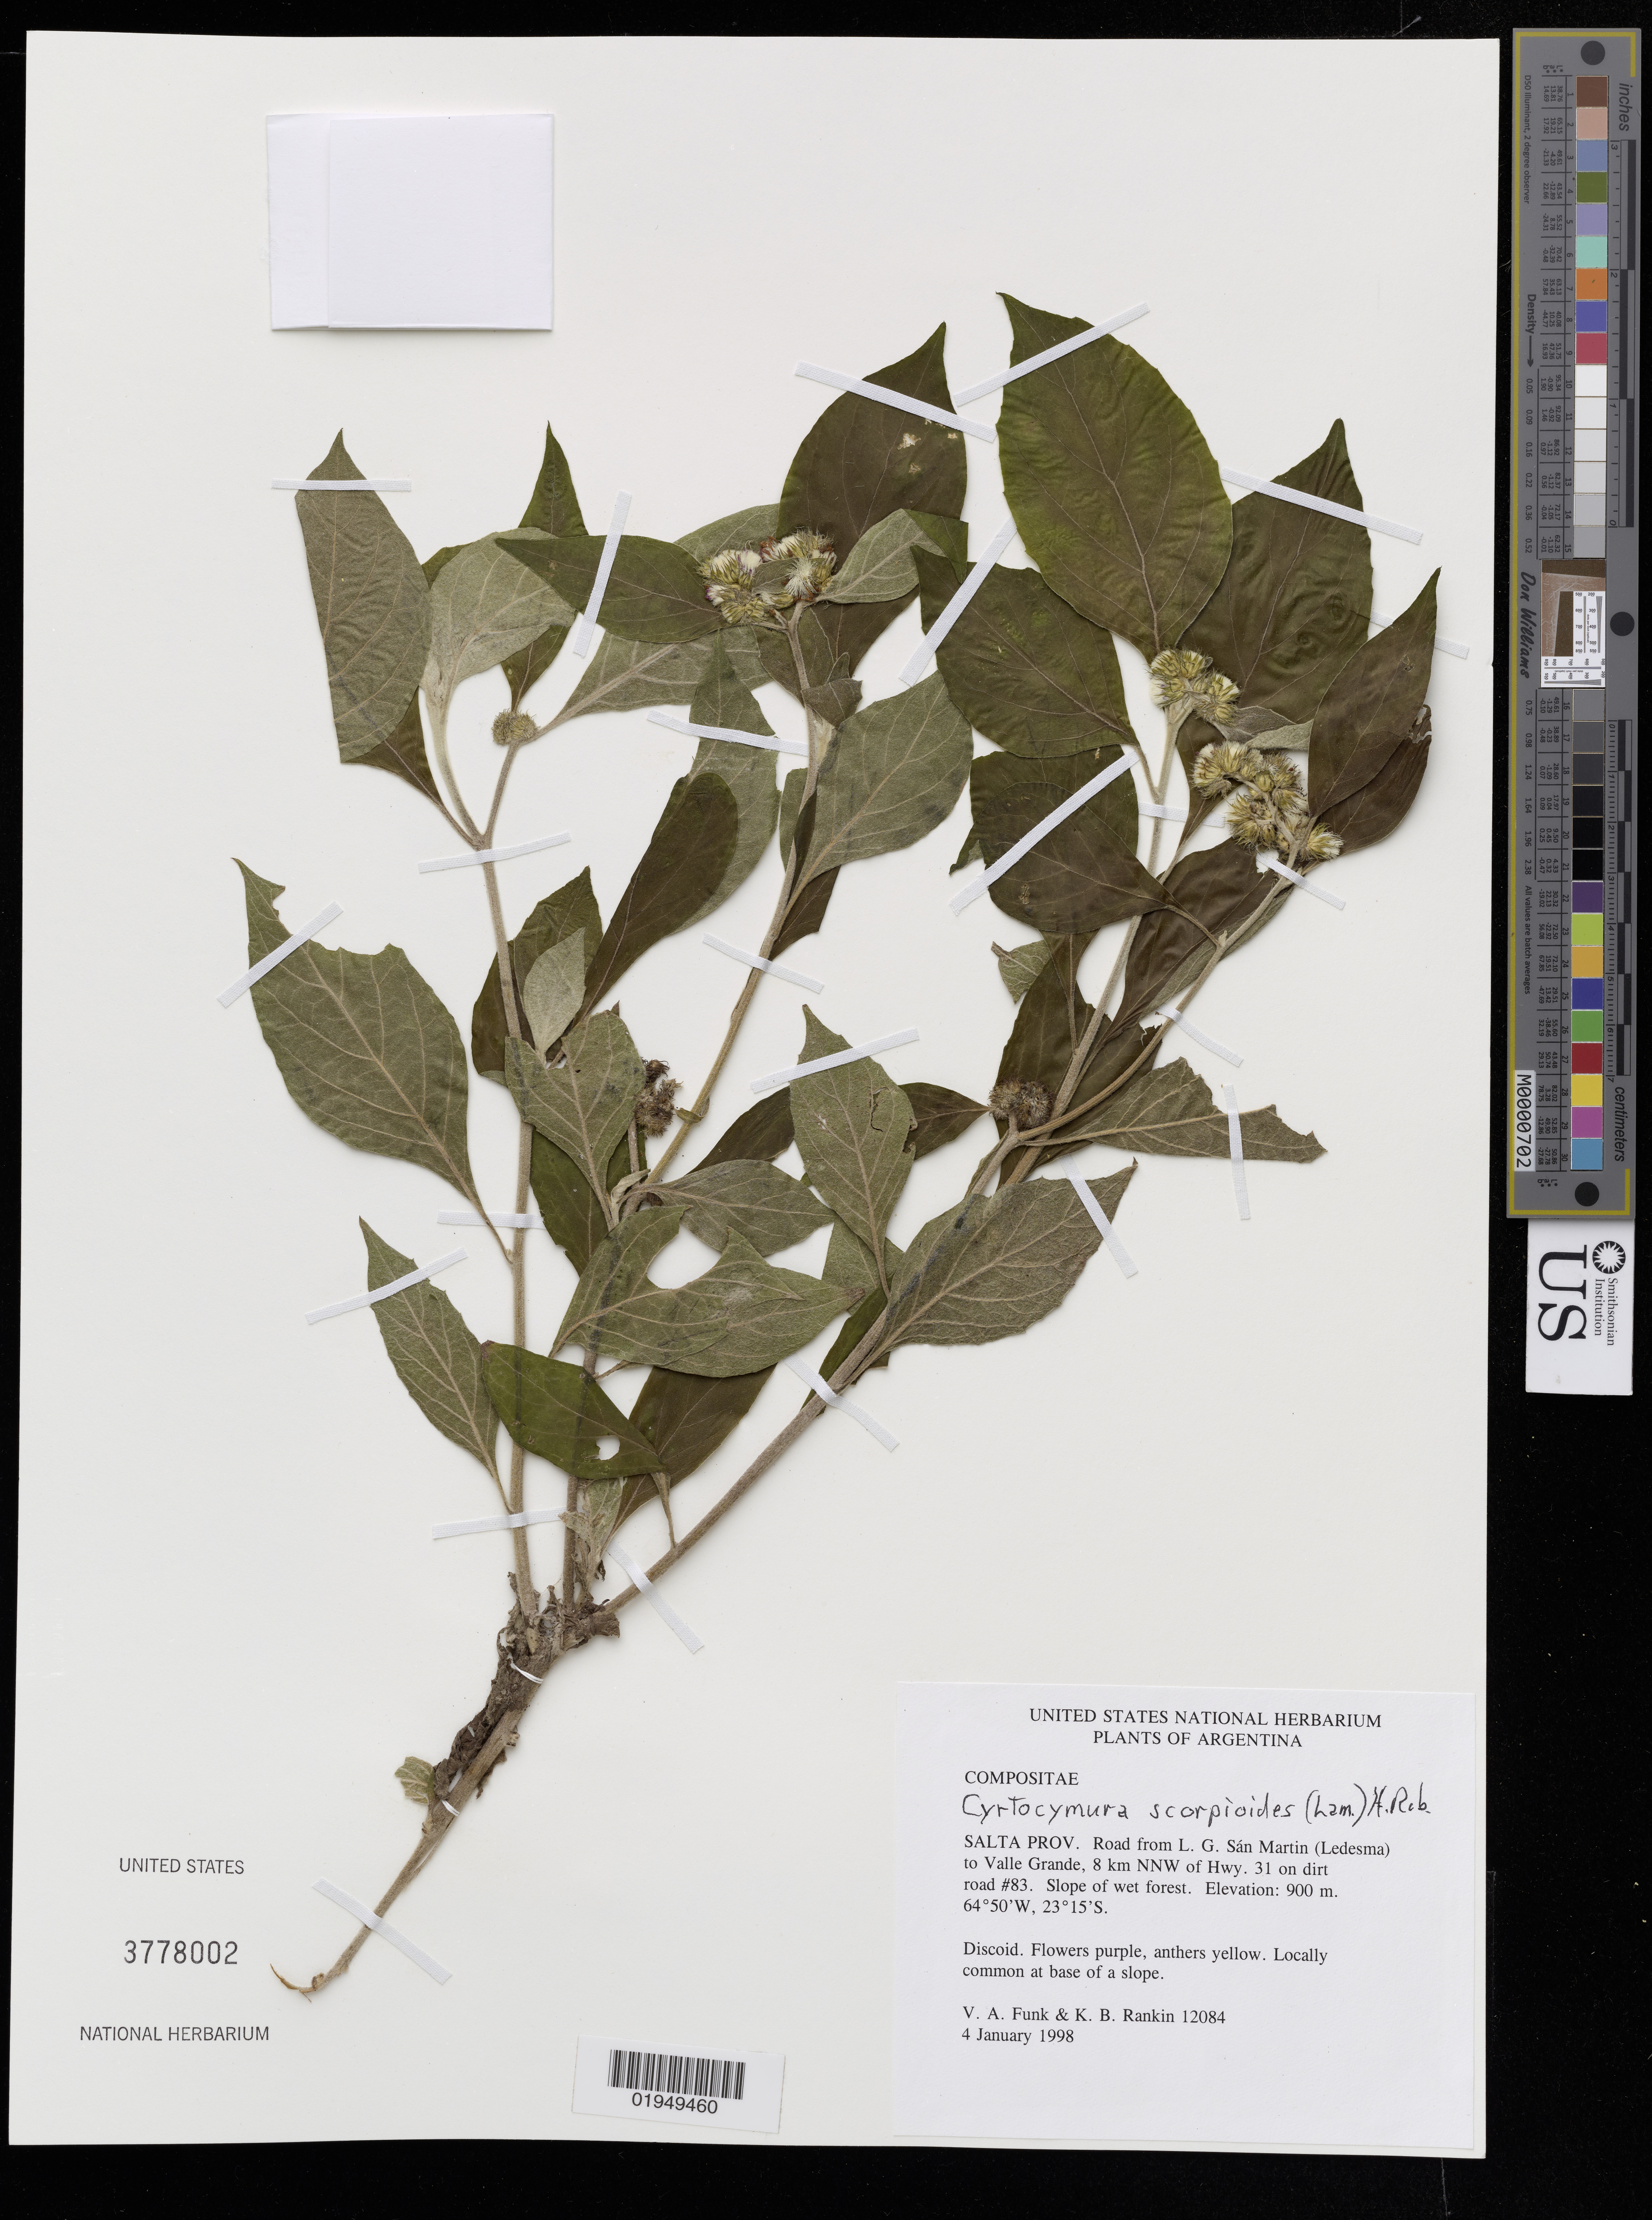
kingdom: Plantae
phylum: Tracheophyta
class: Magnoliopsida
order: Asterales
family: Asteraceae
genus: Cyrtocymura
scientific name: Cyrtocymura scorpioides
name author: (Lam.) H. Rob.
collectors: V. Funk & K. B. Rankin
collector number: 12084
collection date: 1998-01-04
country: Argentina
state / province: Salta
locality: Road from L. G. Sán Martin (Ledesma) to Valle Grande, 8 km NNW of Hwy. 31 on dirt road #83.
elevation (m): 900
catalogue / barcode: US 3778002